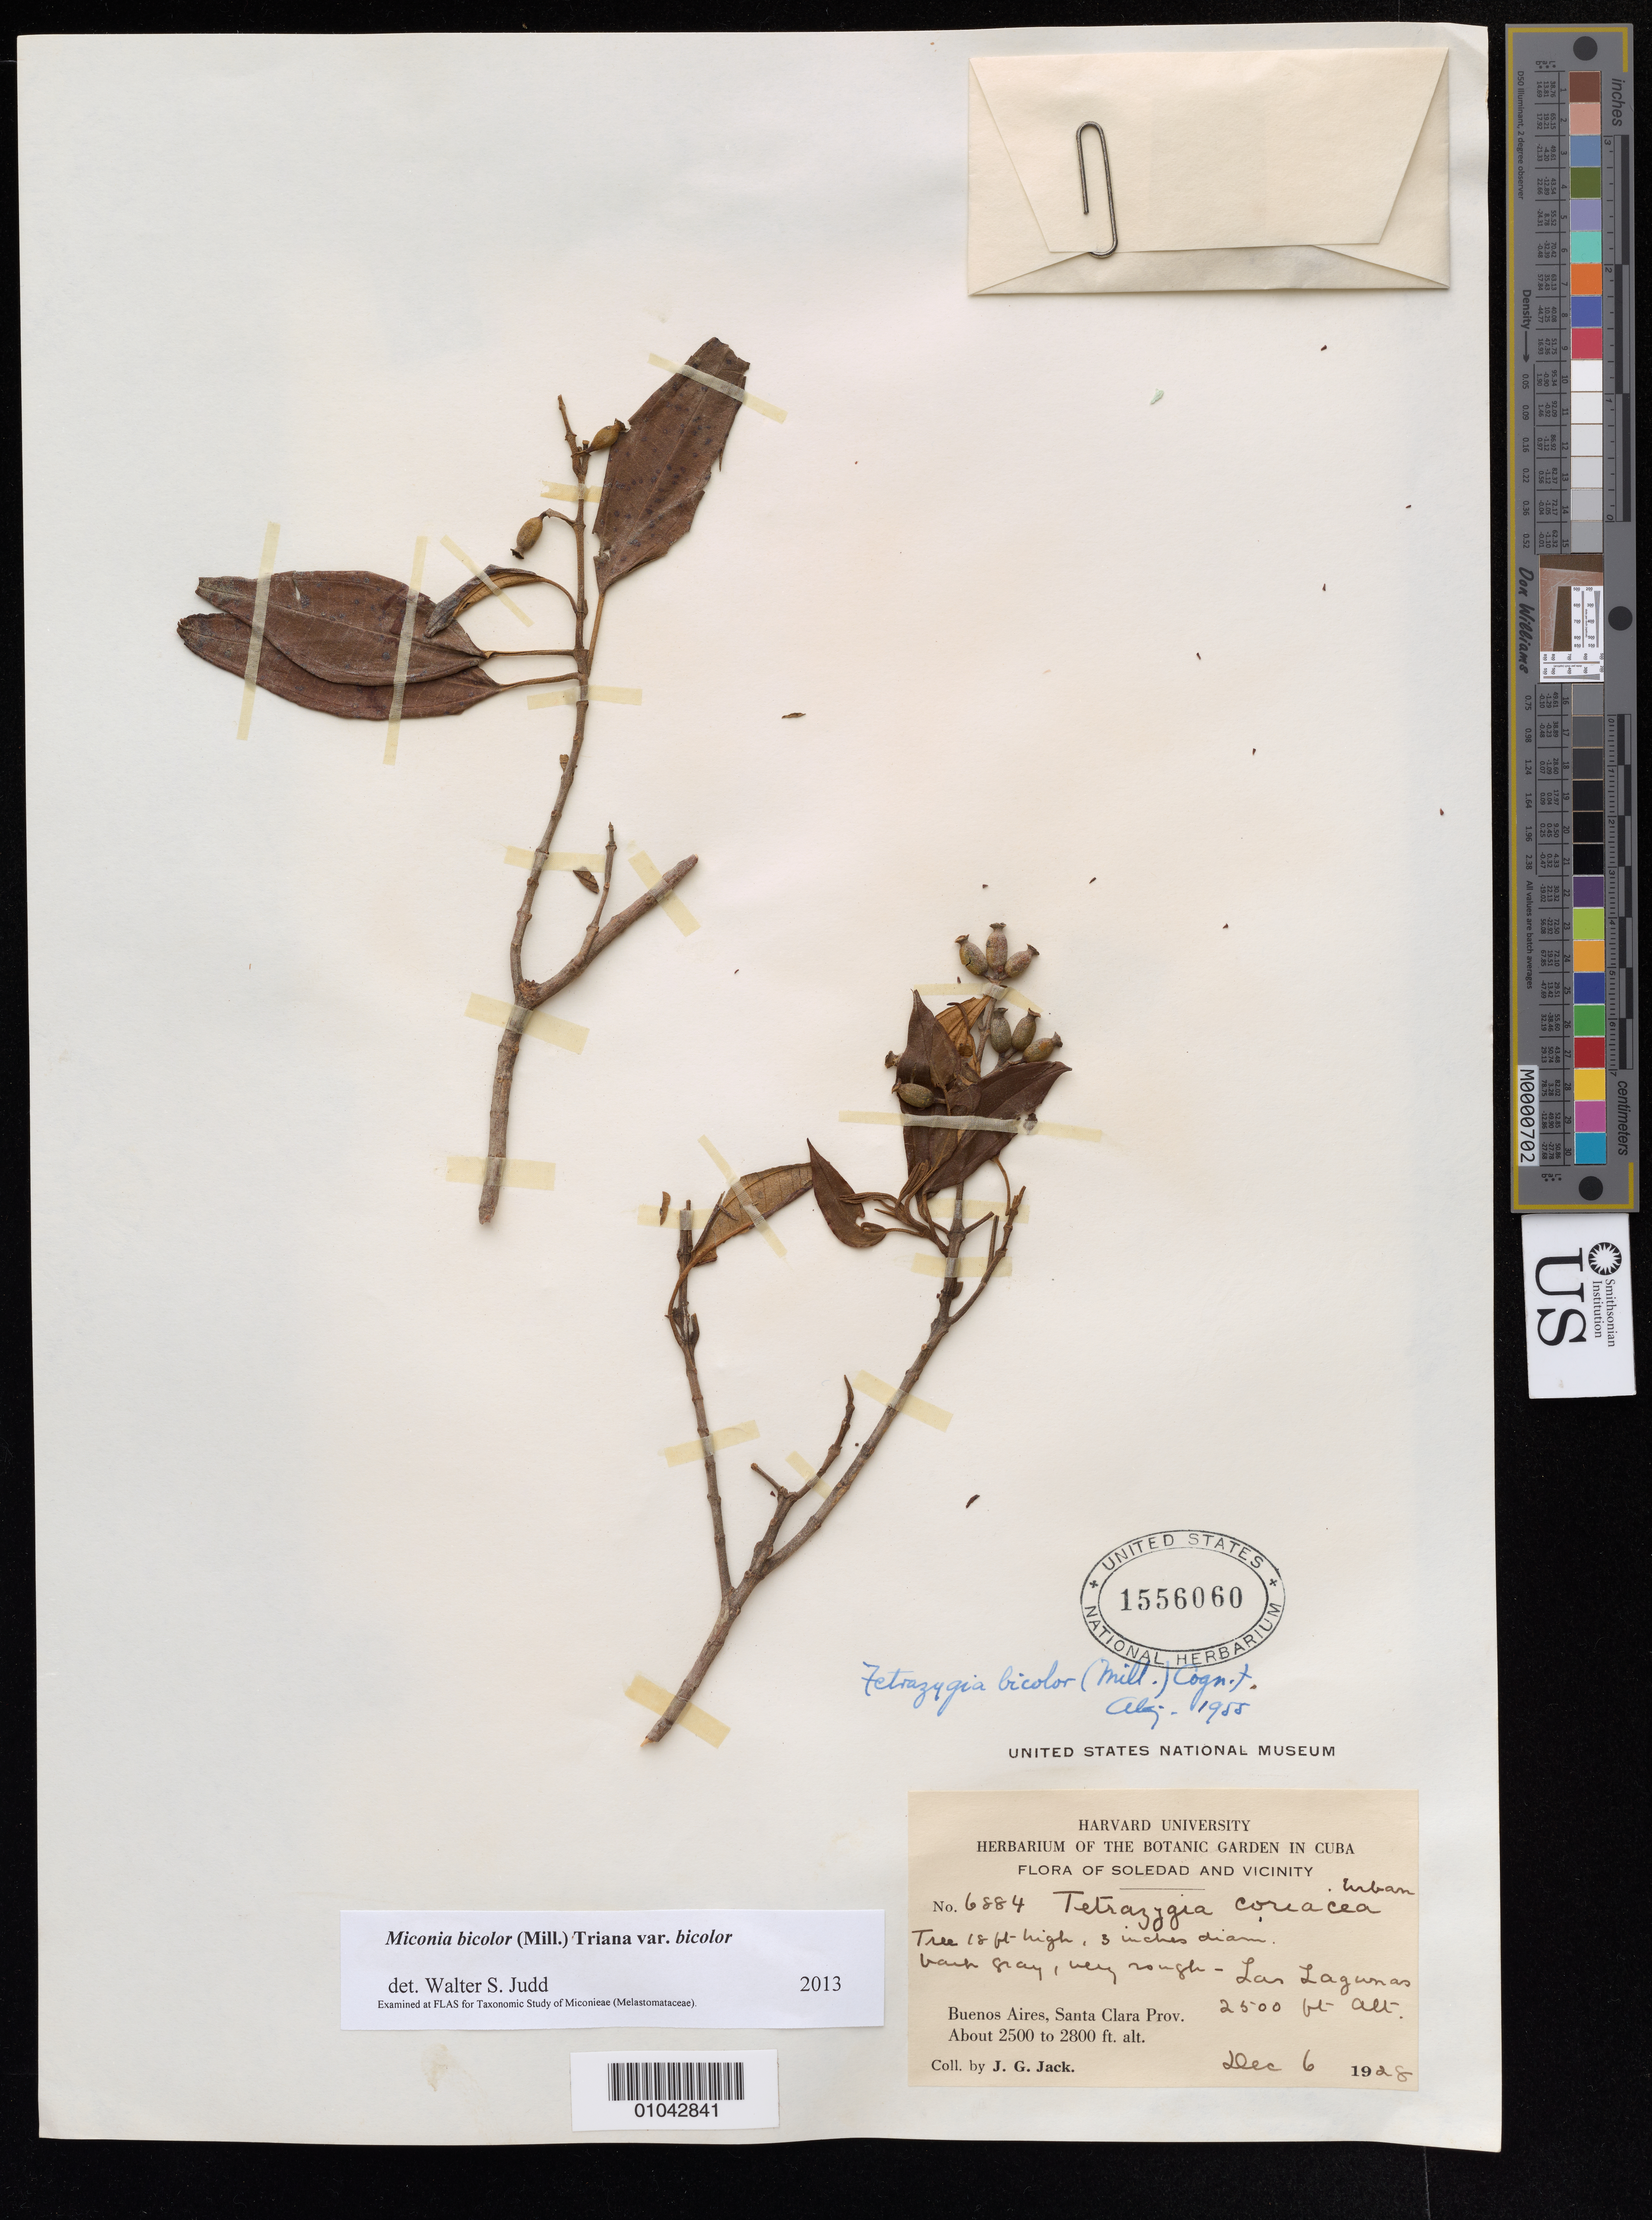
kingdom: Plantae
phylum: Tracheophyta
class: Magnoliopsida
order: Myrtales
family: Melastomataceae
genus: Miconia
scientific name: Miconia bicolor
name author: (Mill.) Triana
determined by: Judd, Walter S.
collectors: J. G. Jack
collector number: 6884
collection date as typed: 06 Dec 1928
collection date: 1928-12-06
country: Cuba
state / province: Santa Clara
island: Cuba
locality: Buenos Aires, Las Lagunas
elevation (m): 762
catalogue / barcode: US 1556060